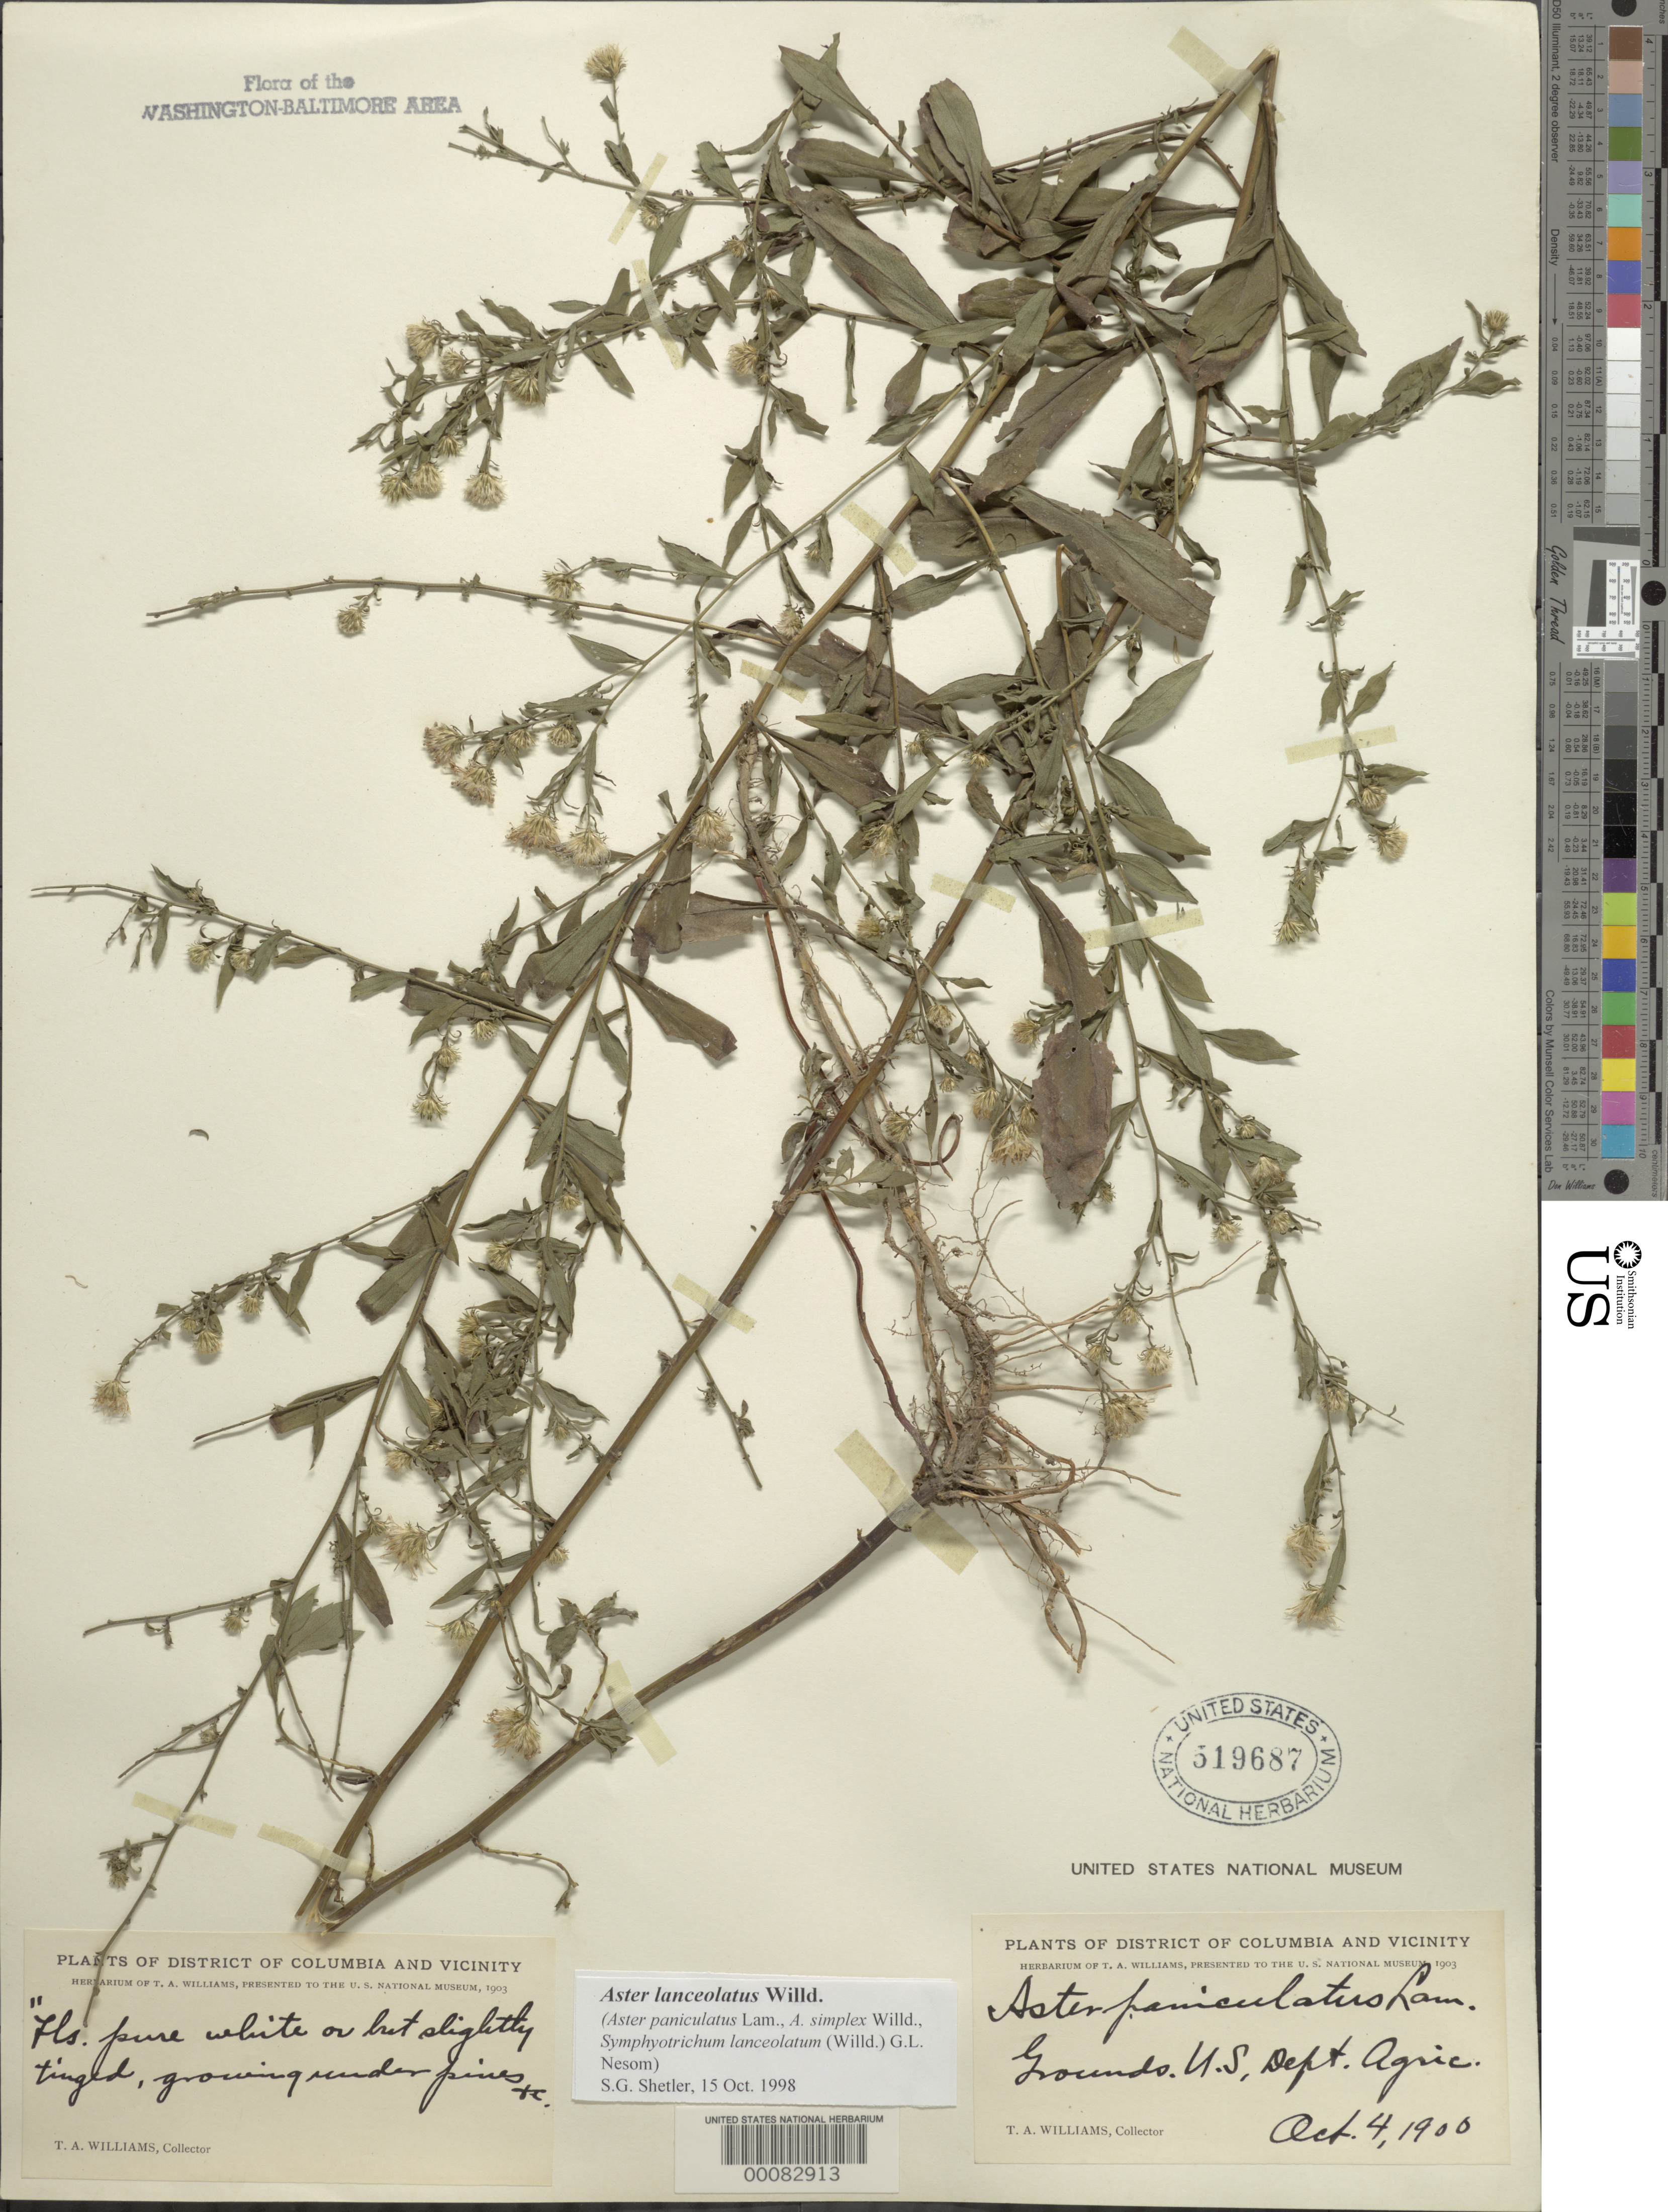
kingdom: Plantae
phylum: Tracheophyta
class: Magnoliopsida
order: Asterales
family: Asteraceae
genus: Symphyotrichum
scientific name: Symphyotrichum lanceolatum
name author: (Willd.) G.L. Nesom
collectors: T. A. Williams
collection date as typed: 04 Oct 1900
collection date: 1900-10-04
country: United States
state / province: District of Columbia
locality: U.S. Dept. of Agriculture grounds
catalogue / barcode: US 519687